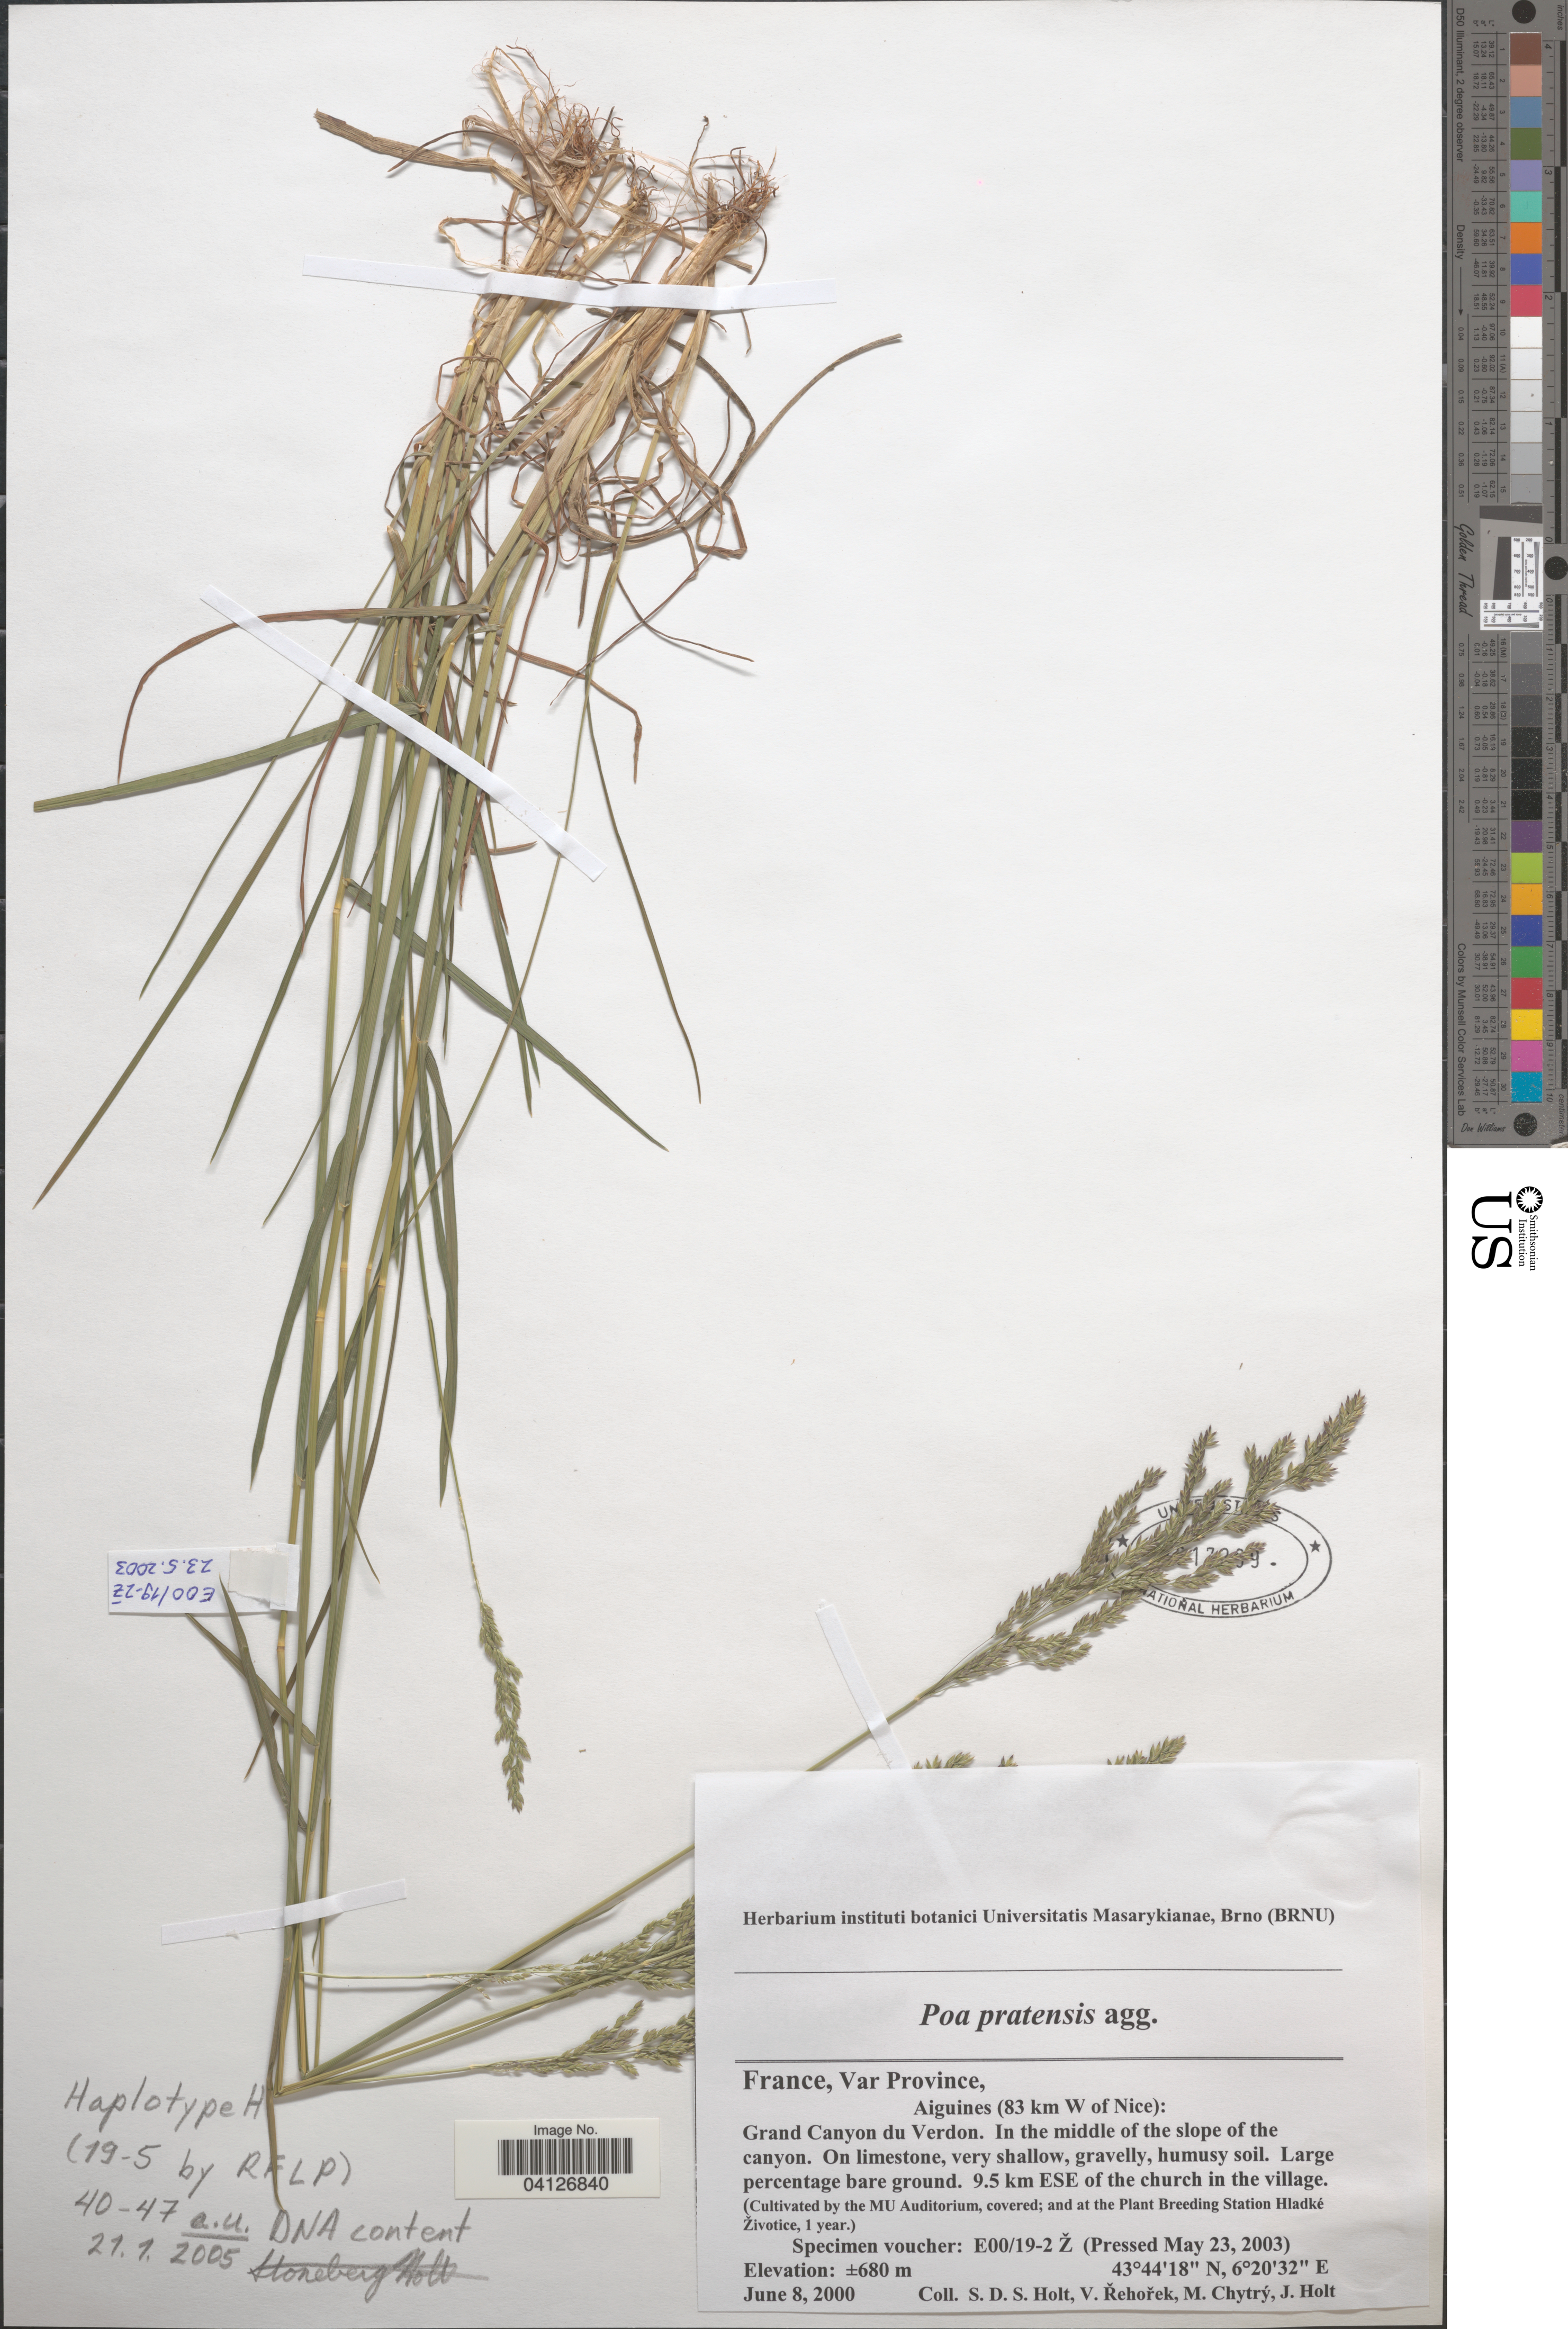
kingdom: Plantae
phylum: Tracheophyta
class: Liliopsida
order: Poales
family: Poaceae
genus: Poa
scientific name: Poa pratensis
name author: L.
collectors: Ex herb. instituti botanici Universitatis Masarykianae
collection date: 2003-05-23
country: Czechia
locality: By the MU Auditorium, covered; and at the Plant Breeding Station Hladké Životice, 1 year.